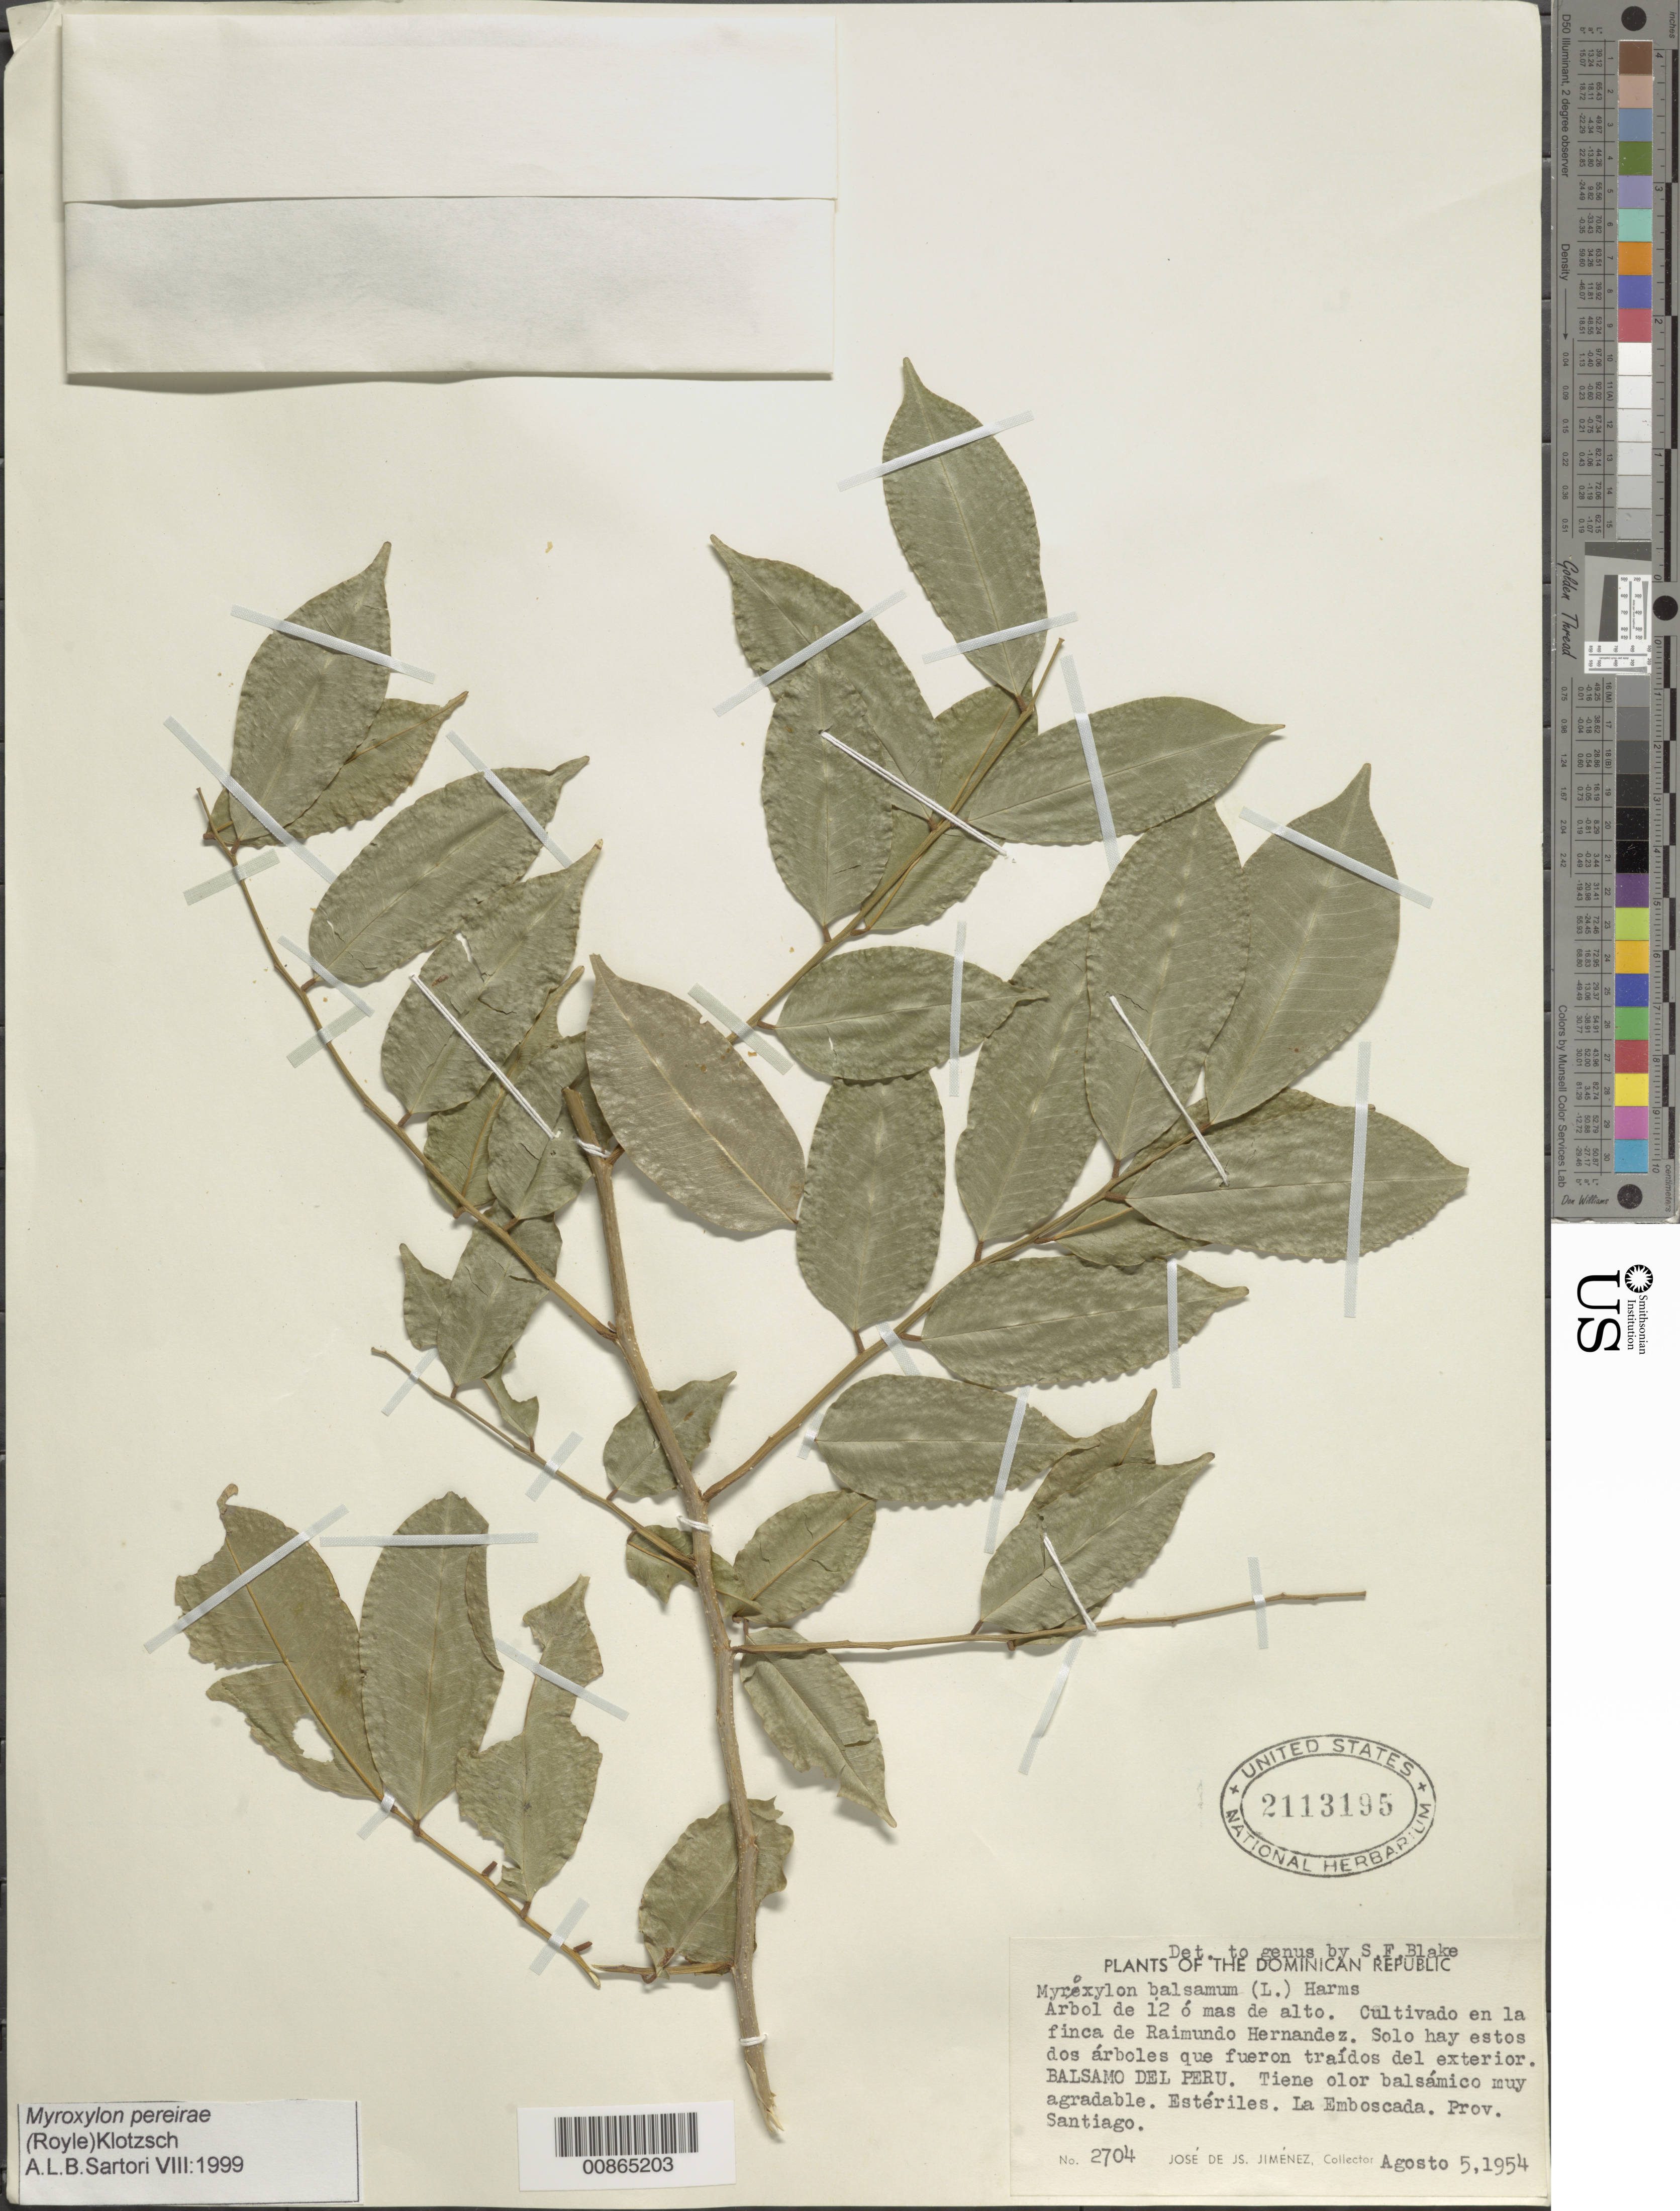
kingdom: Plantae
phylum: Tracheophyta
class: Magnoliopsida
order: Fabales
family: Fabaceae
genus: Myroxylon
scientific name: Myroxylon pereirae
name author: (Royle) Klotzsch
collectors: J. J. Jiménez Almonte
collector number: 2704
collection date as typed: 05 Aug 1954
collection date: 1954-08-05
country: Dominican Republic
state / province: Santiago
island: Hispaniola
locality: La Emboscada. Cultivado en la finca de Raimundo Hernandez.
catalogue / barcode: US 2113195